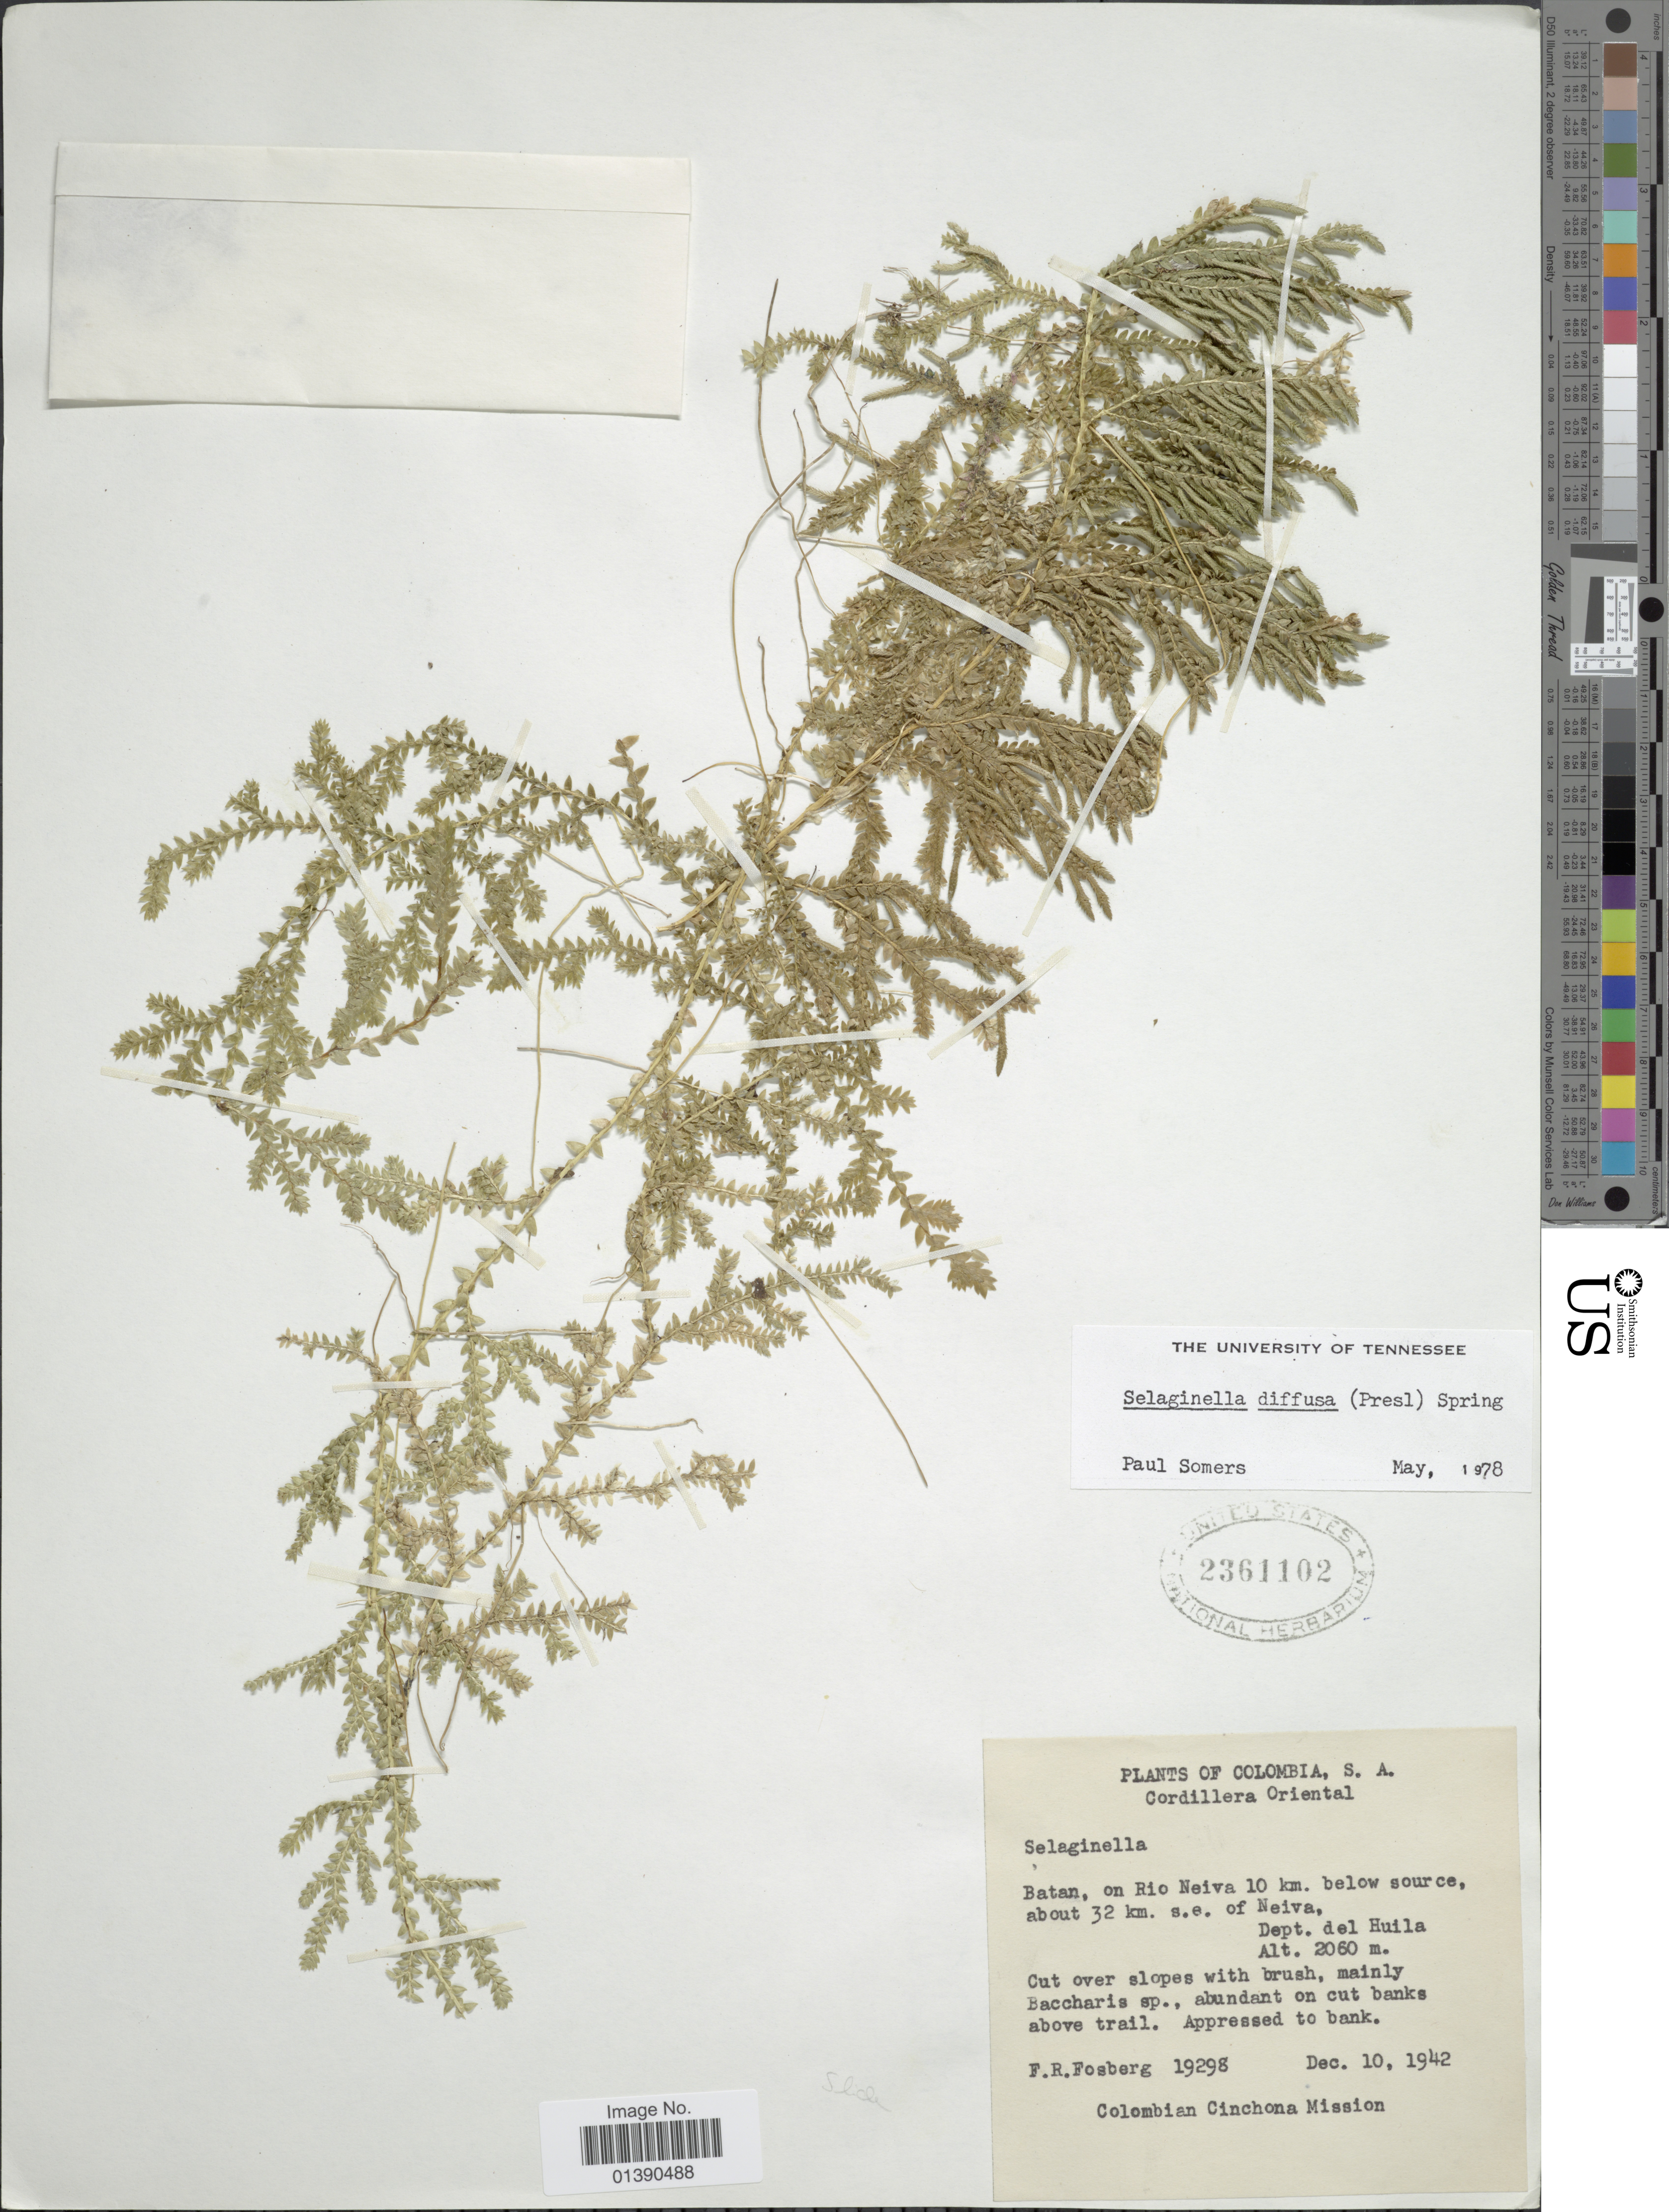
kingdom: Plantae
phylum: Tracheophyta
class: Lycopodiopsida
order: Selaginellales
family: Selaginellaceae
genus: Selaginella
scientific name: Selaginella diffusa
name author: (C. Presl) Spring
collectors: F. R. Fosberg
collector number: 19298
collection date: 1942-12-10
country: Colombia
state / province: Huila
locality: Cordillera Oriental, Batan, on Rio Neiva 10 km below source, about 32 km s.e of Neiva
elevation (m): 2060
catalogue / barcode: US 2361102